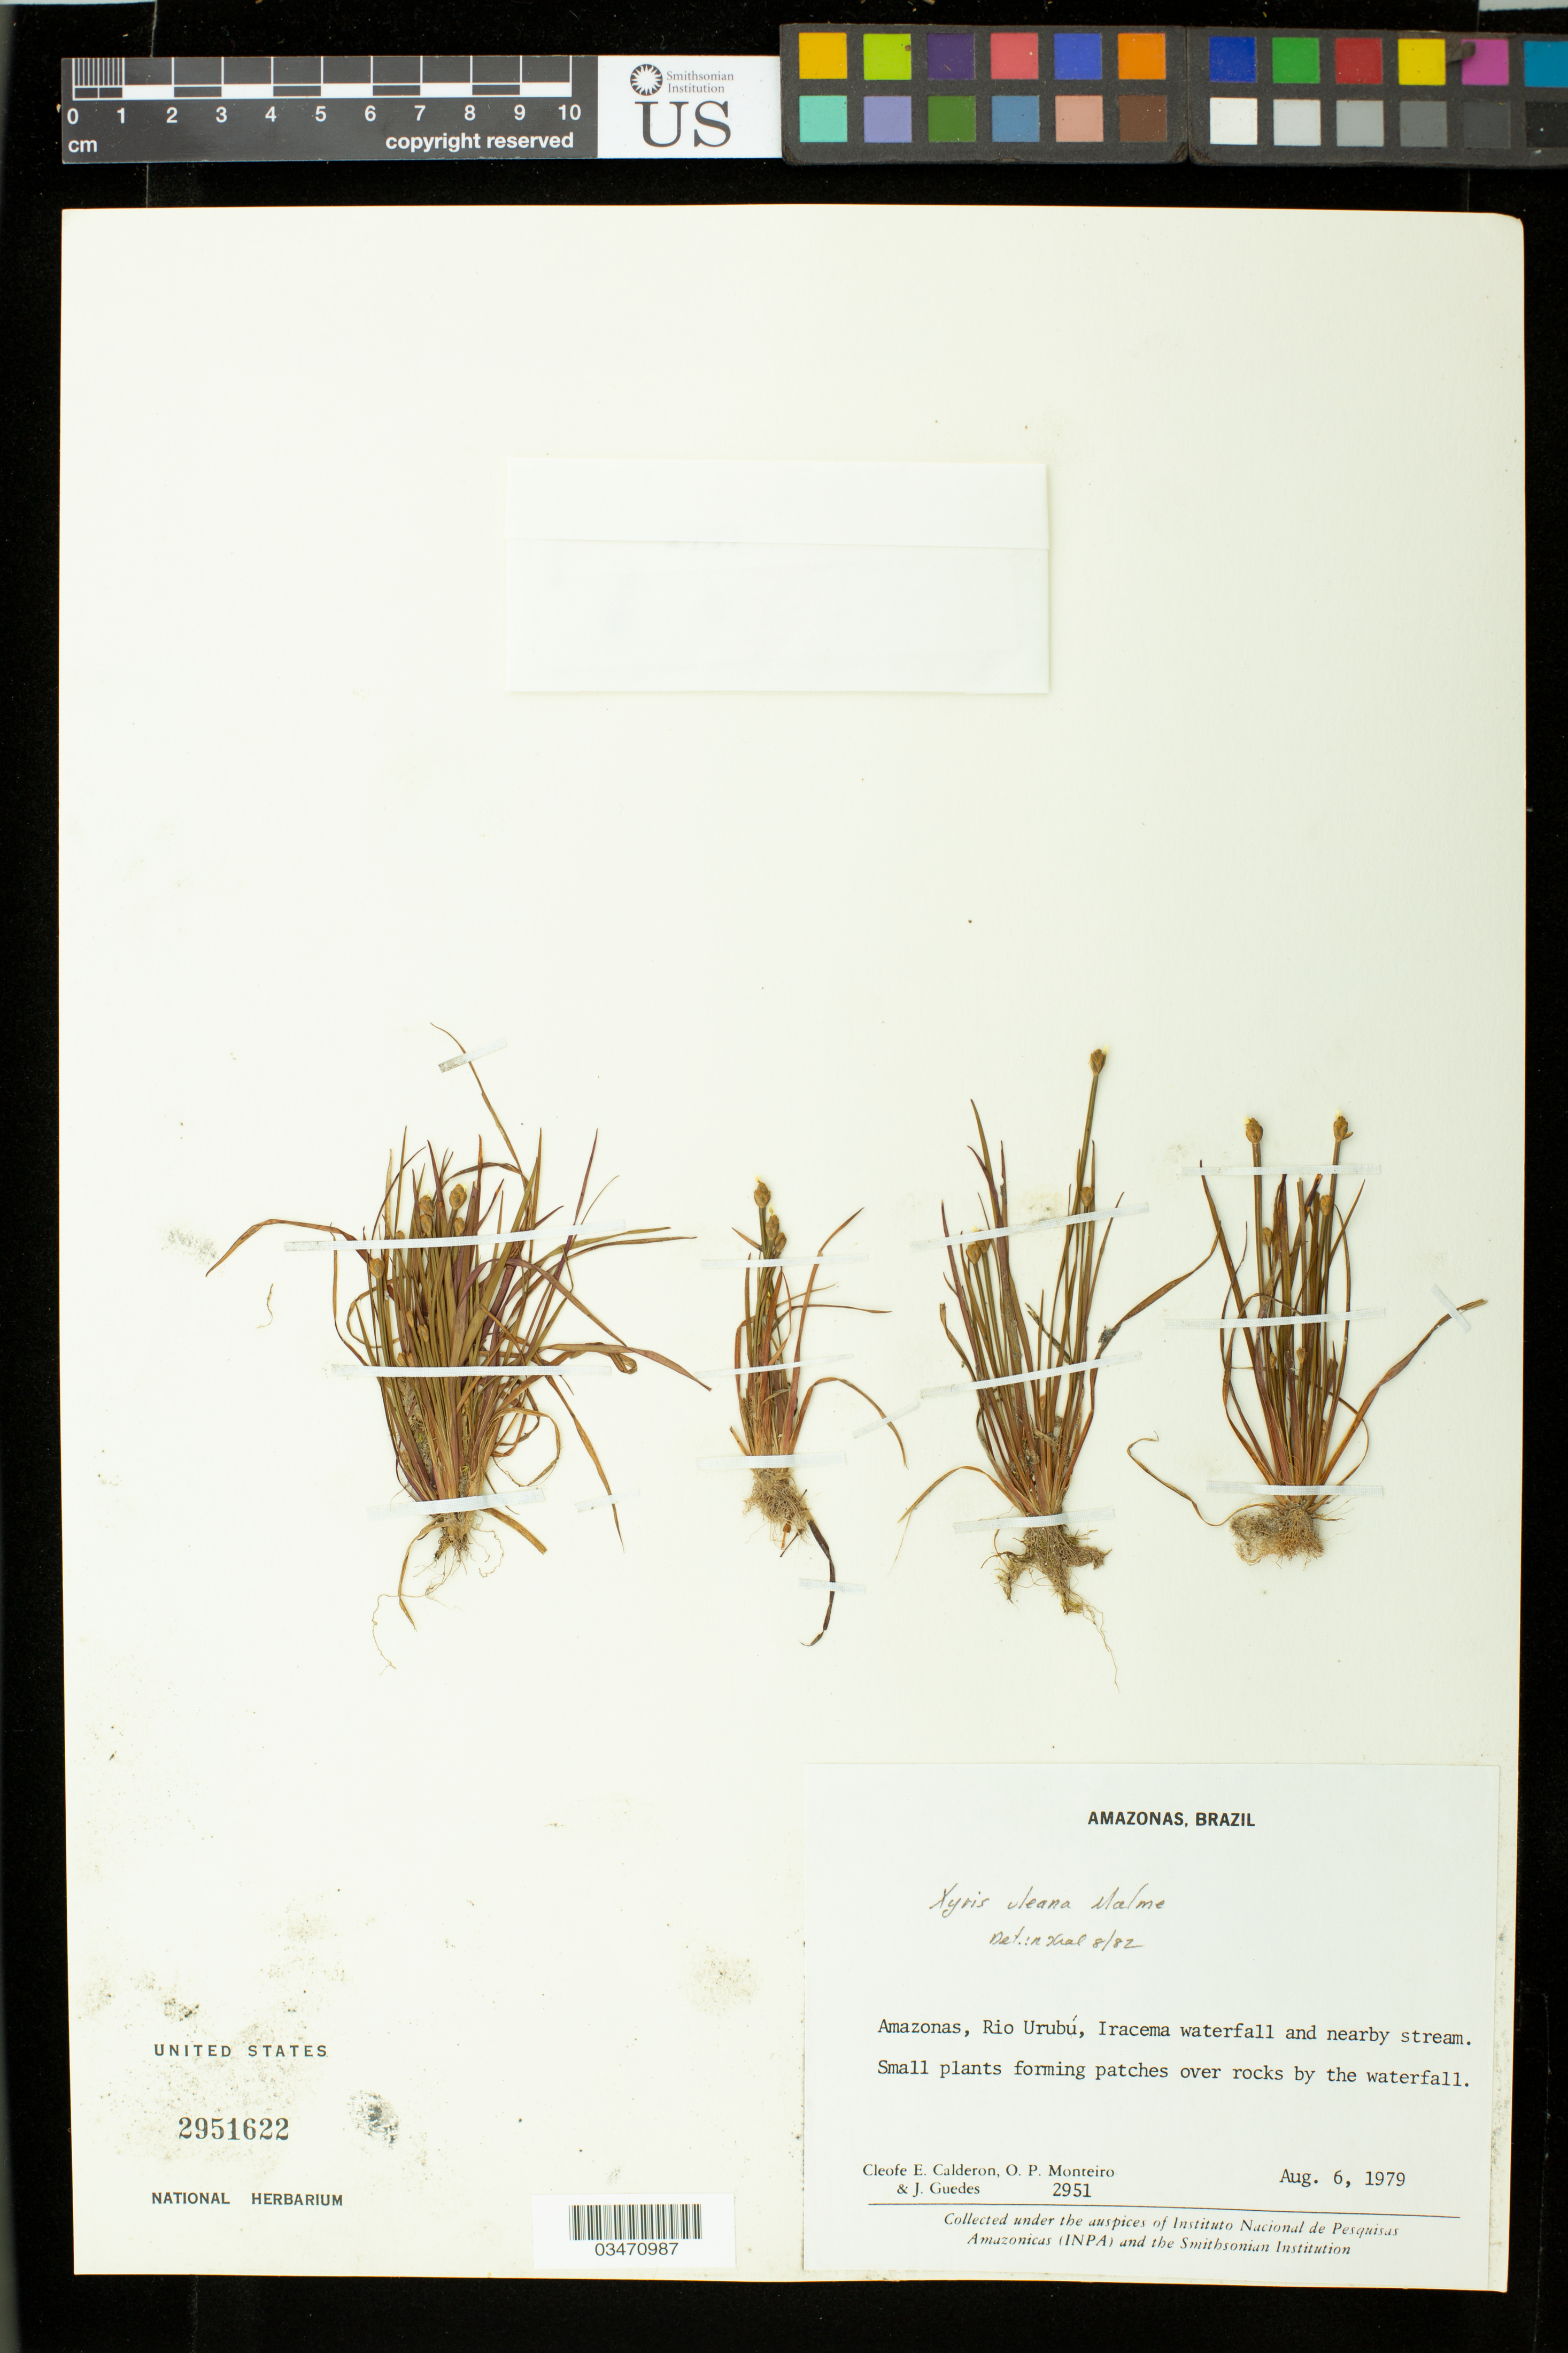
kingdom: Plantae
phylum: Tracheophyta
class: Liliopsida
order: Poales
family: Xyridaceae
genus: Xyris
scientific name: Xyris uleana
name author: Malme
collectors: C. Calderon, O. P. Monteiro & J. Guedes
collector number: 2951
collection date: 1979-08-06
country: Brazil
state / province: Amazonas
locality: Rio Urubu, Iraema Waterfall and nearby stream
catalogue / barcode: US 2951622